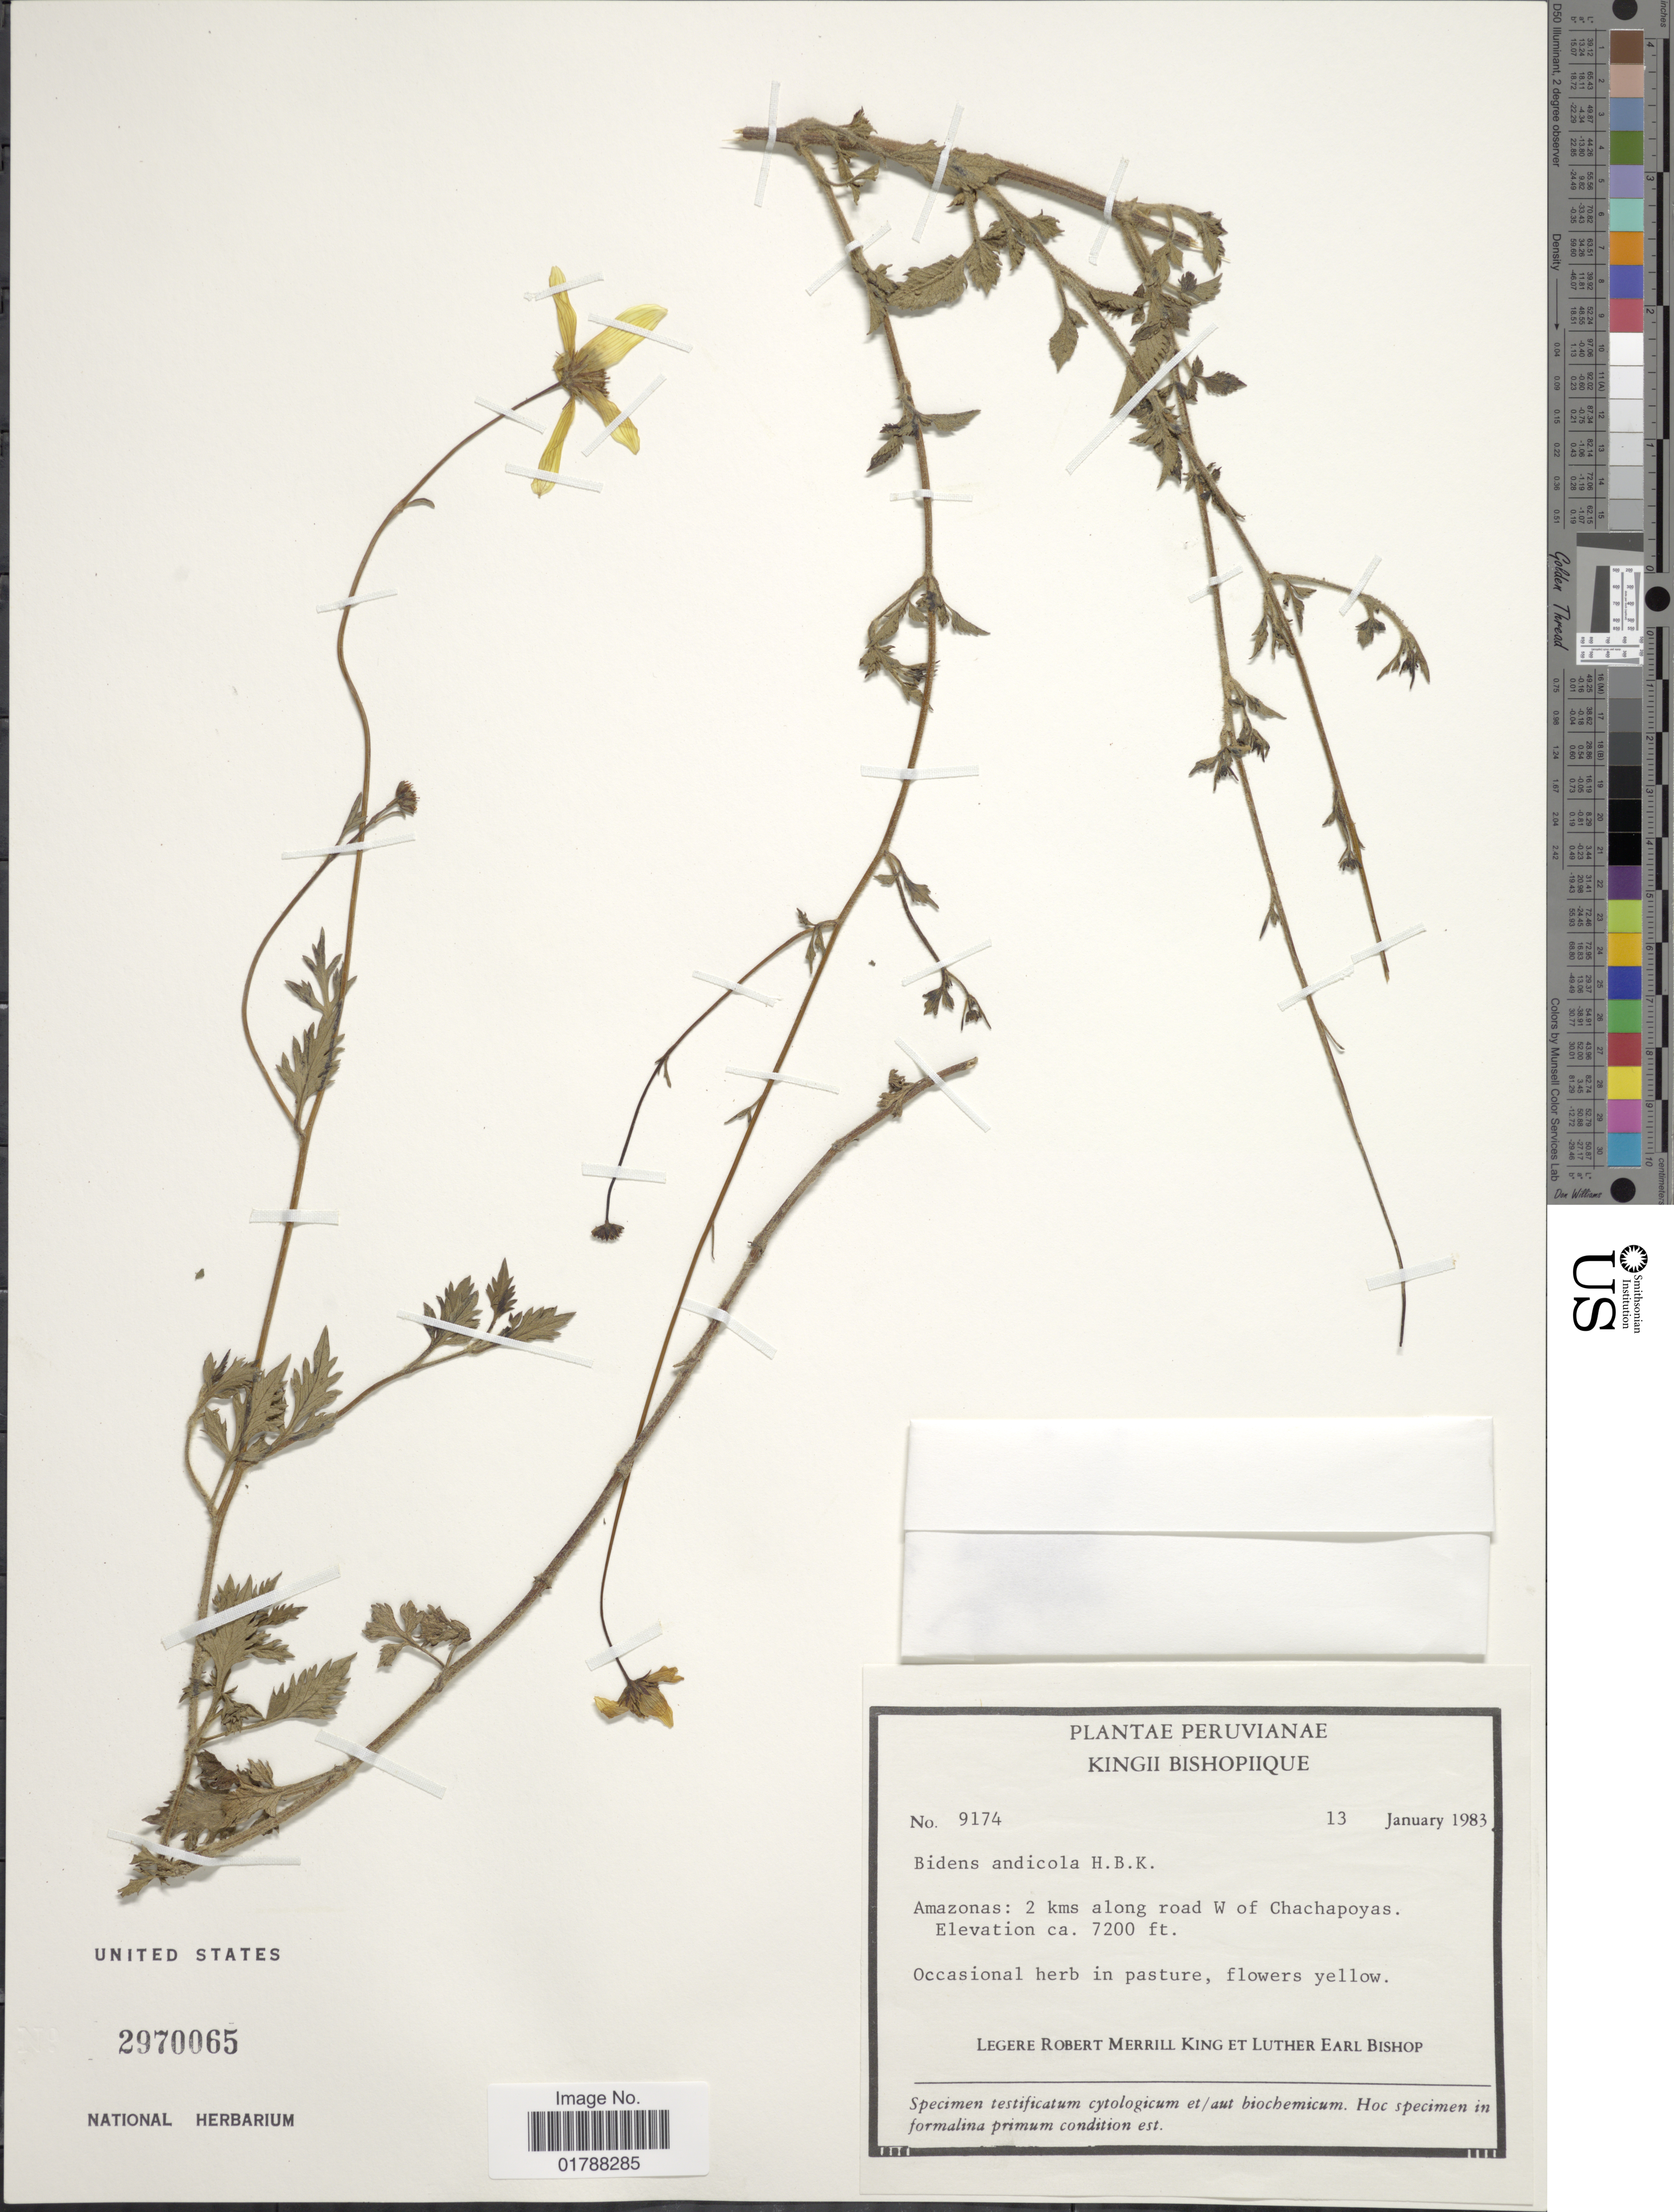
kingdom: Plantae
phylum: Tracheophyta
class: Magnoliopsida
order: Asterales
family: Asteraceae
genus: Bidens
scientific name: Bidens andicola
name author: Kunth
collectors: R. M. King & L. E. Bishop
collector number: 9174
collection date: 1983-01-13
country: Peru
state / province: Amazonas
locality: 2 kms along road W of Chachapoyas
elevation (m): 2195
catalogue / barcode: US 2970065